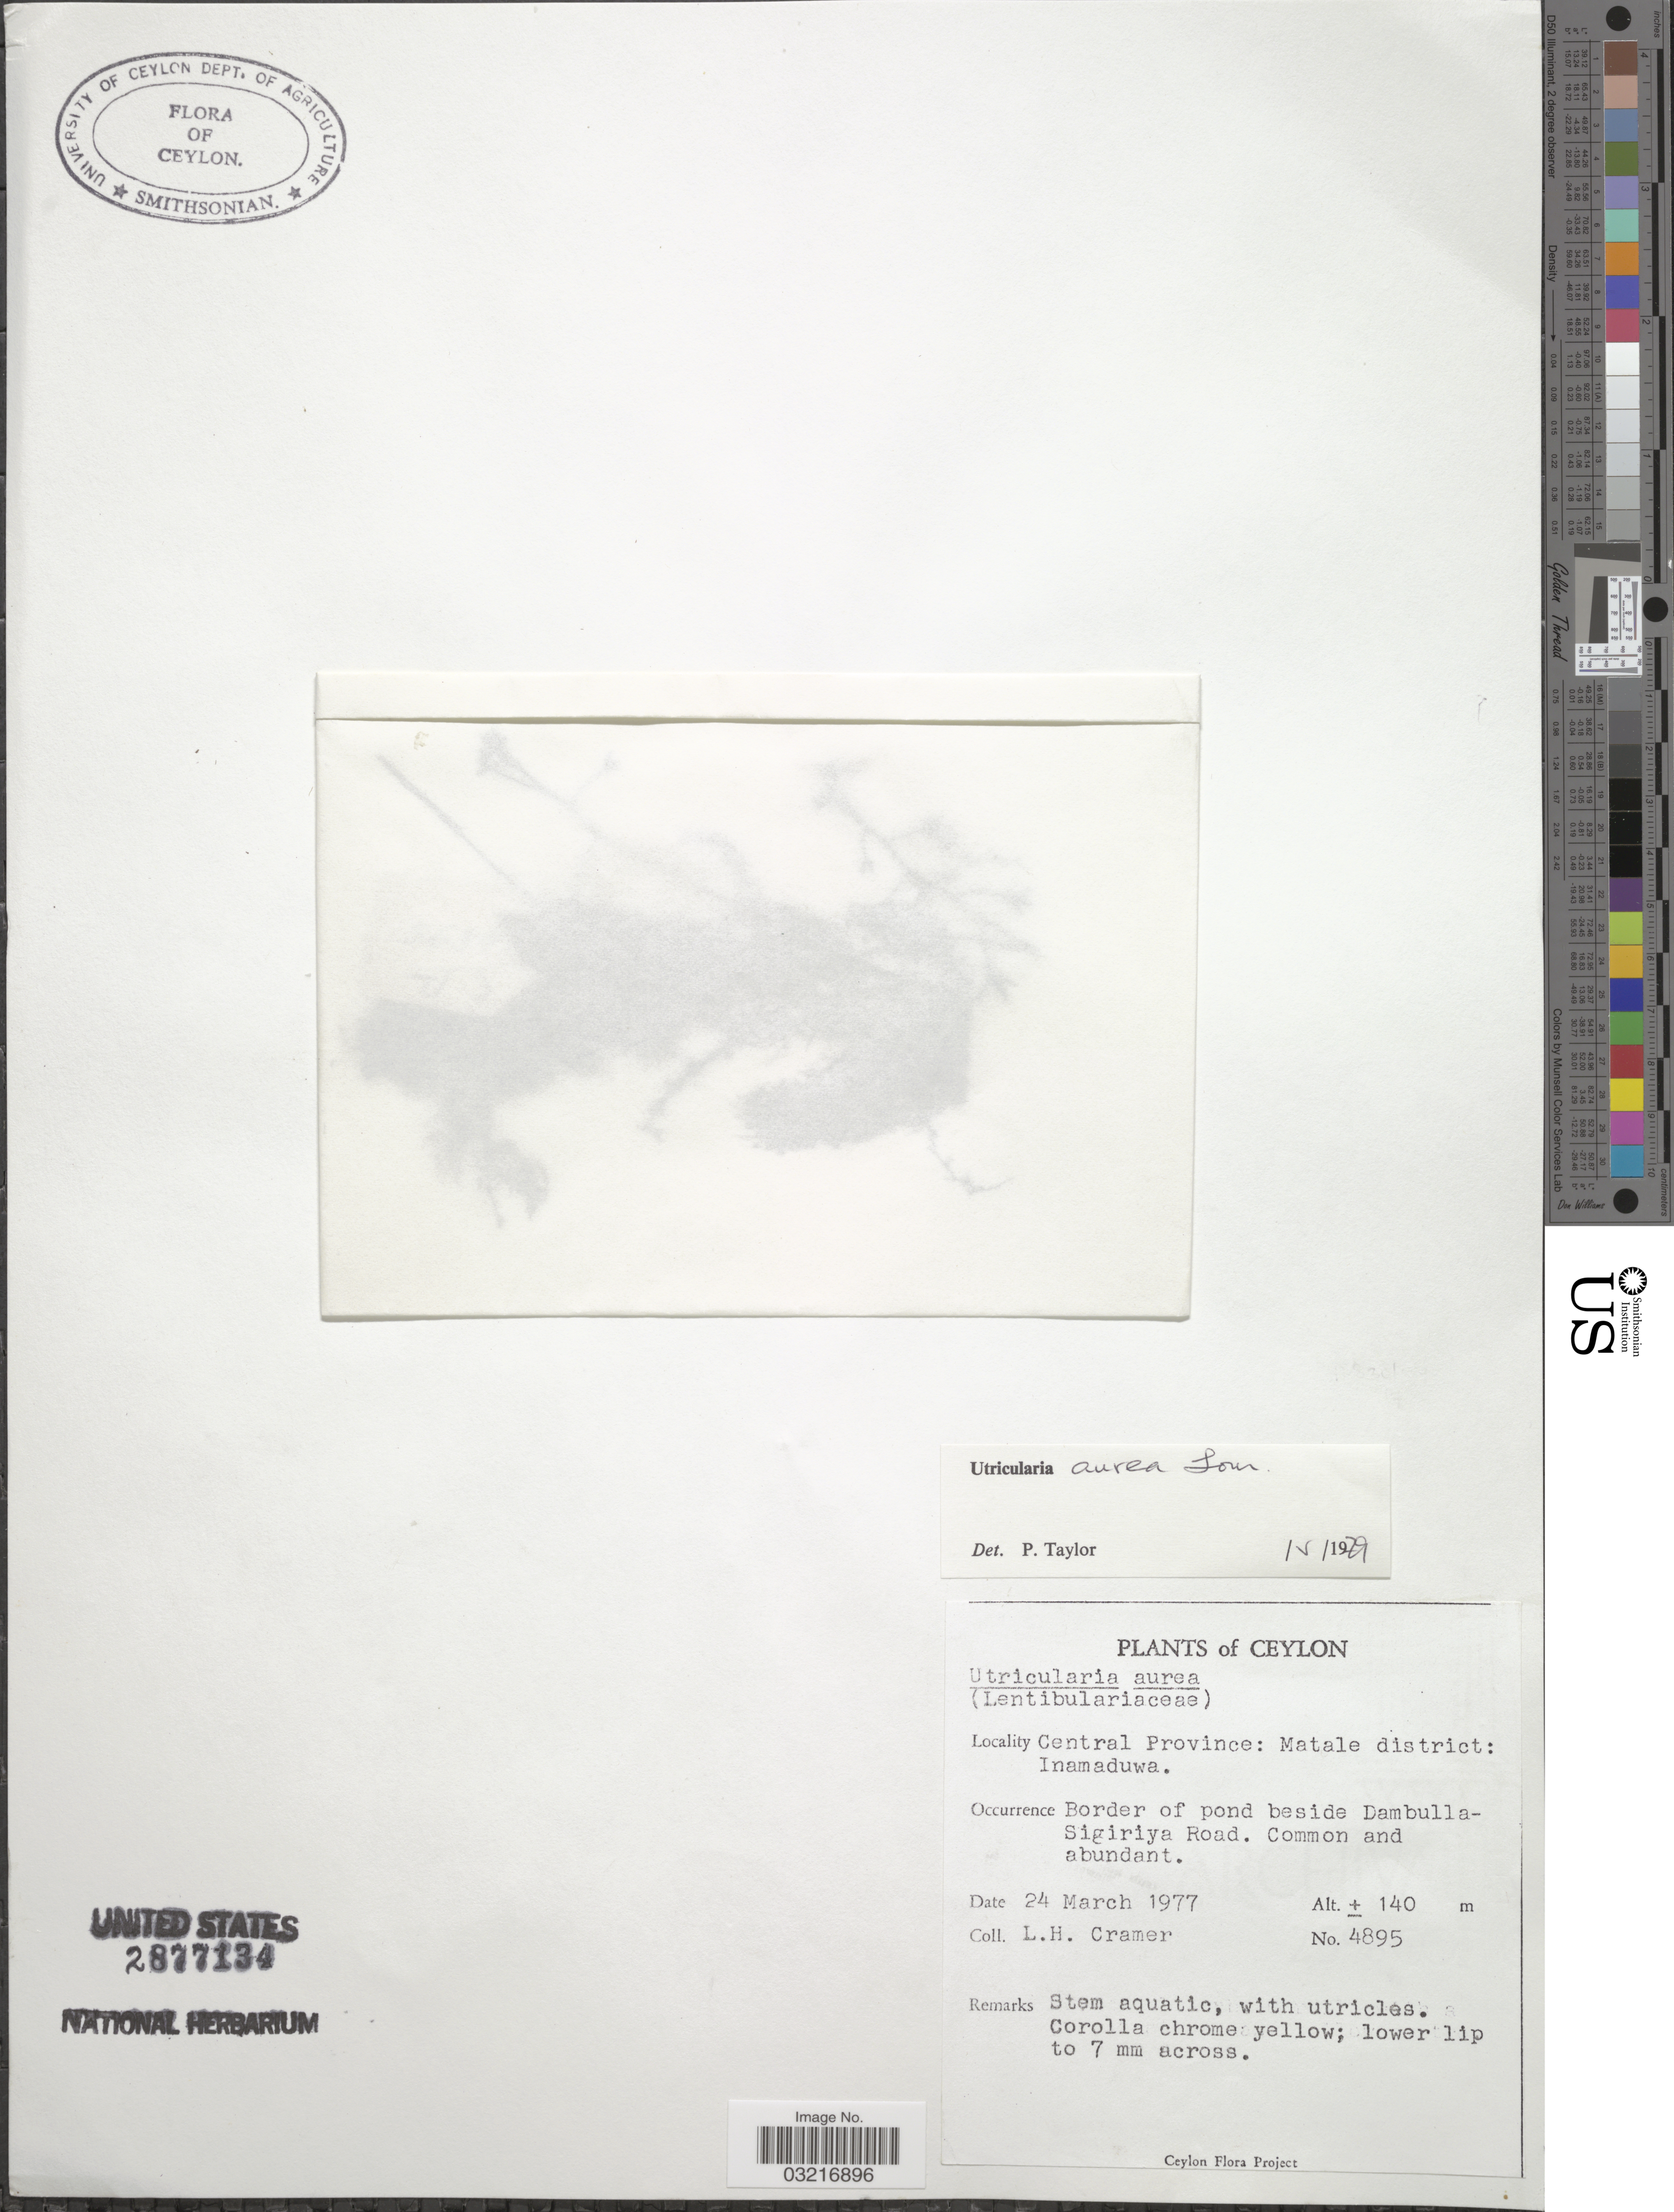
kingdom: Plantae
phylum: Tracheophyta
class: Magnoliopsida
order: Lamiales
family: Lentibulariaceae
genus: Utricularia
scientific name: Utricularia aurea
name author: Lour.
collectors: L. H. Cramer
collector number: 4895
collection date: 1977-03-24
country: Sri Lanka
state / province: Central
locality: Ceylon, Matale district: Inamaduwa, Border of pond beside Dambulla-Sigiriya Road.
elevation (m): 140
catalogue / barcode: US 2877134